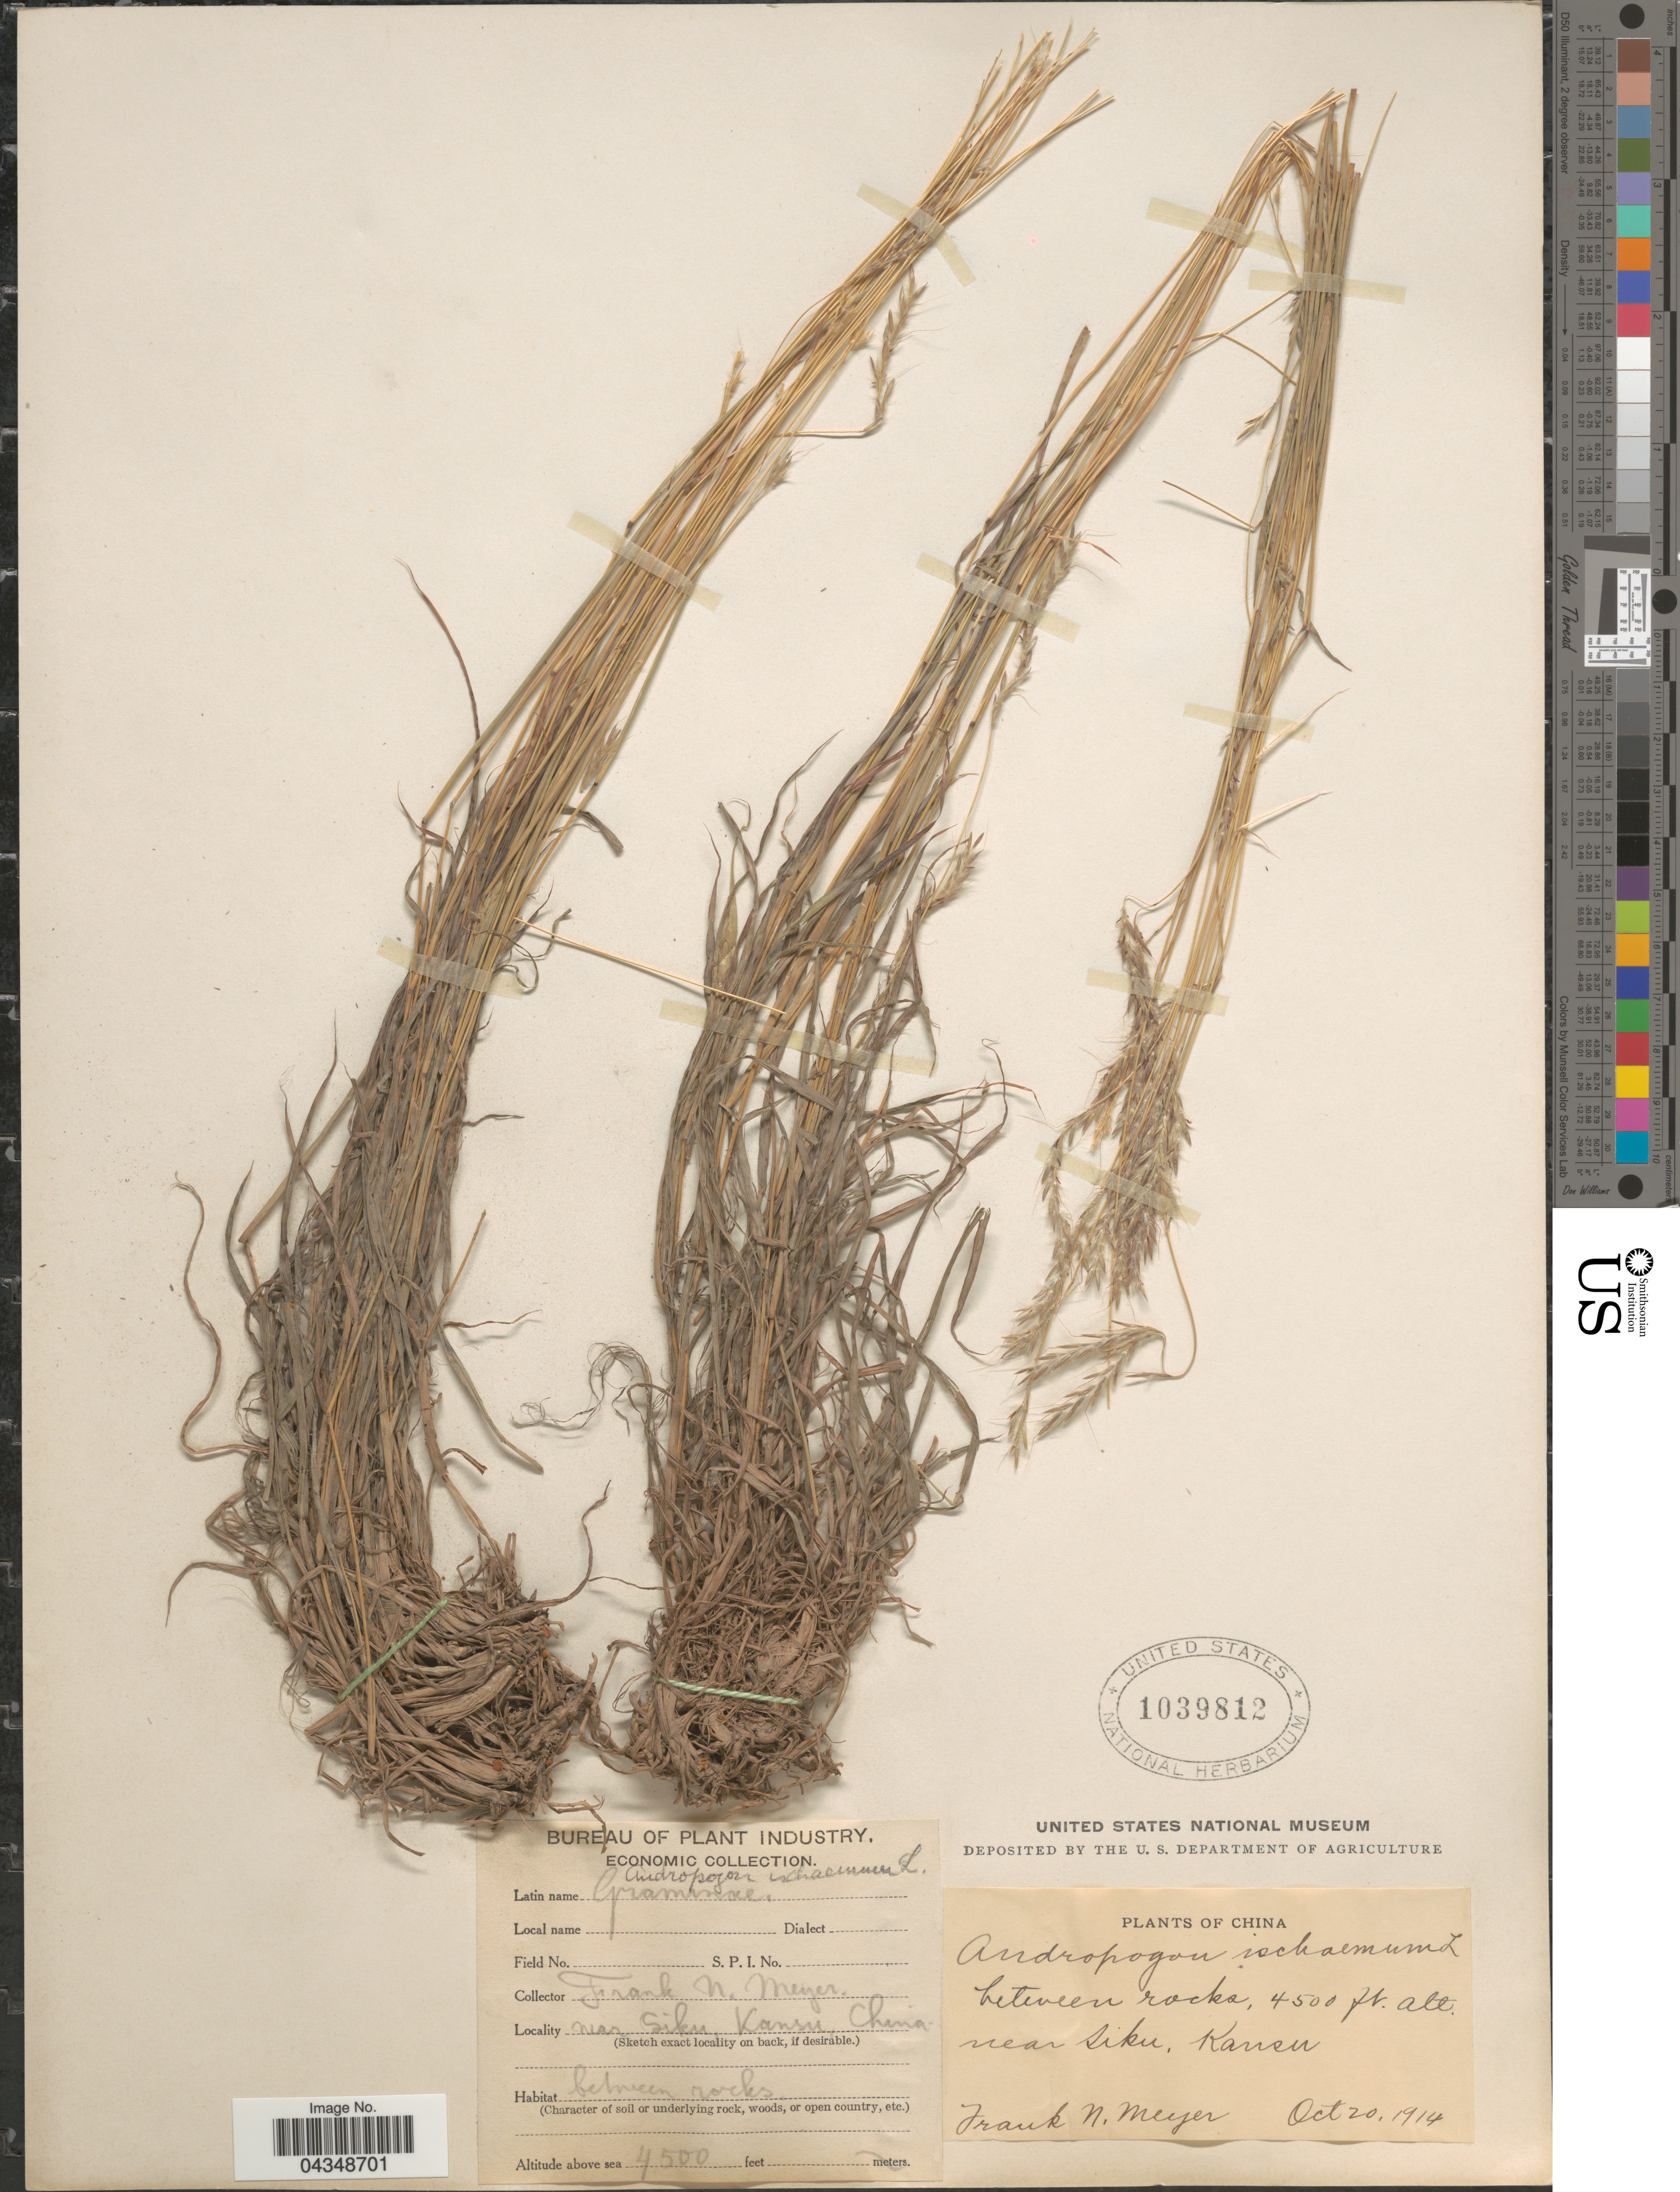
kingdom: Plantae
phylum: Tracheophyta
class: Liliopsida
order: Poales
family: Poaceae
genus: Bothriochloa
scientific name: Bothriochloa ischaemum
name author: (L.) Keng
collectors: F. N. Meyer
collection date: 1914-10-20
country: China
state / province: Gansu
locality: Near Siku, Kansu.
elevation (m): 1372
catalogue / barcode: US 1039812